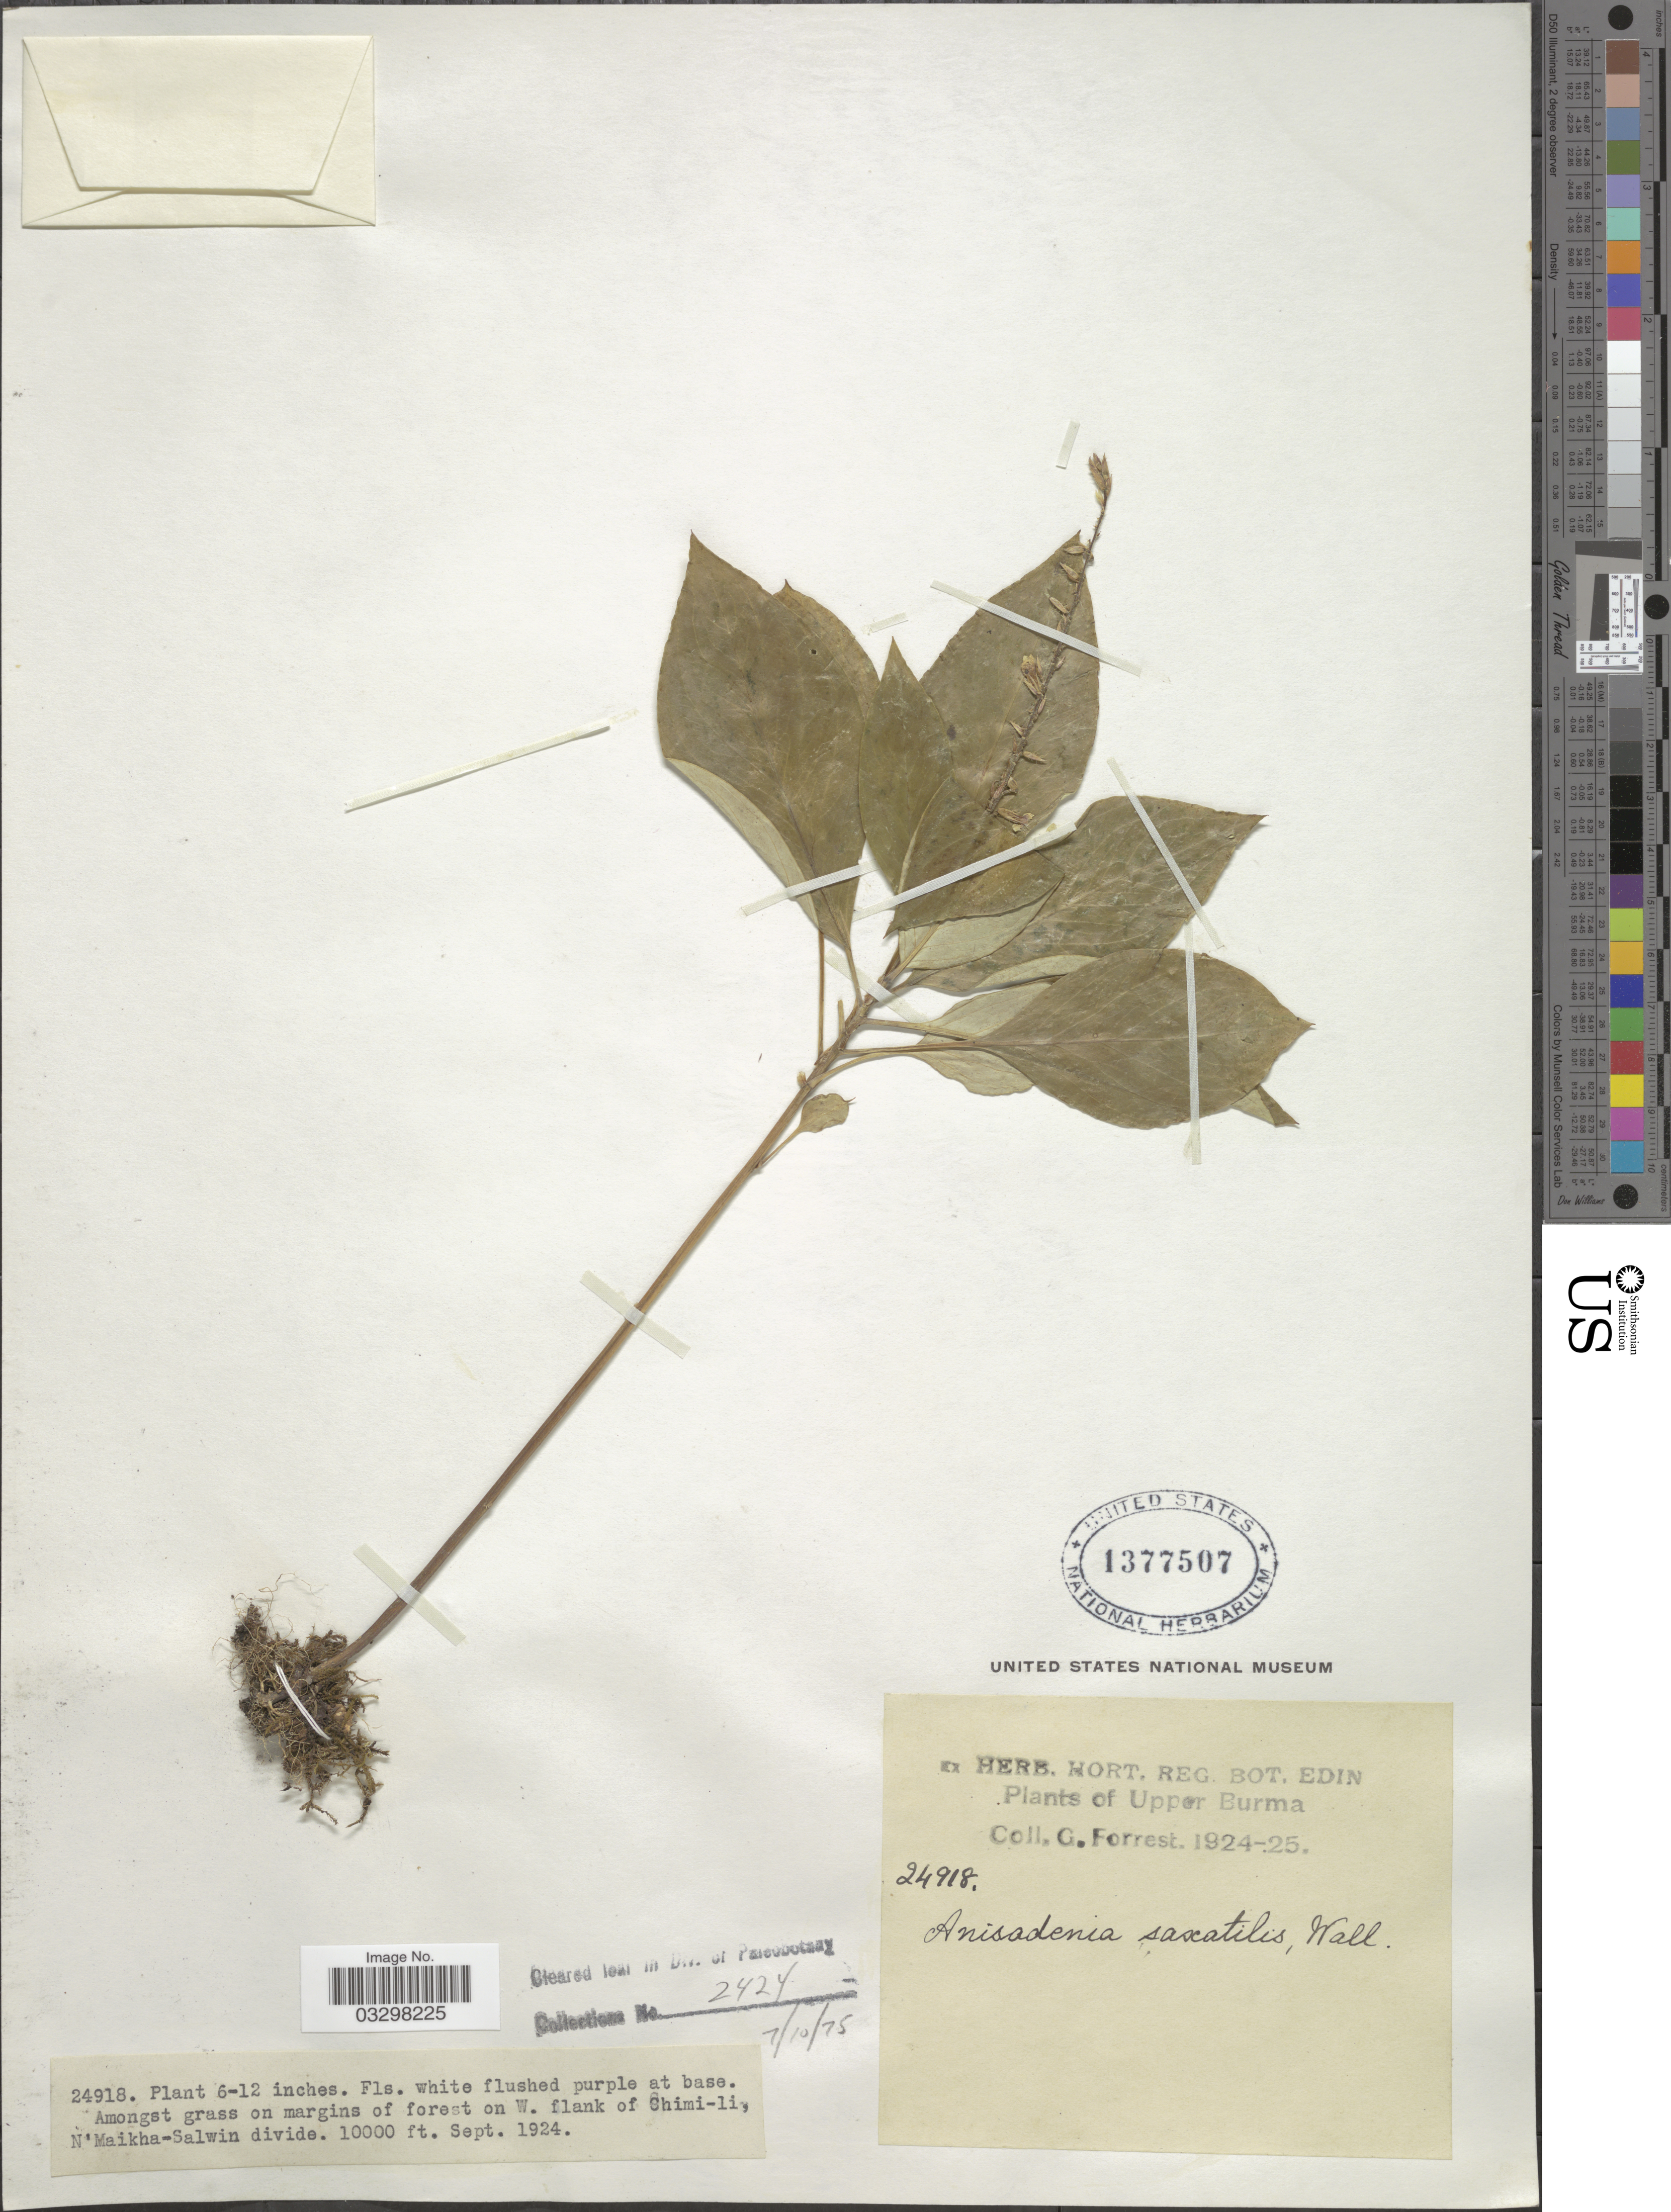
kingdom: Plantae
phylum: Tracheophyta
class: Magnoliopsida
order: Malpighiales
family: Linaceae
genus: Anisadenia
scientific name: Anisadenia saxatilis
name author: Wall. ex Meissn.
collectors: G. Forrest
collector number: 24918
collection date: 1924-09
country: Myanmar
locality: Upper Burma. On W. flank of Shimi-li, N'Maikha-Salwin divide.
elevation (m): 3048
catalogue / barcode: US 1377507